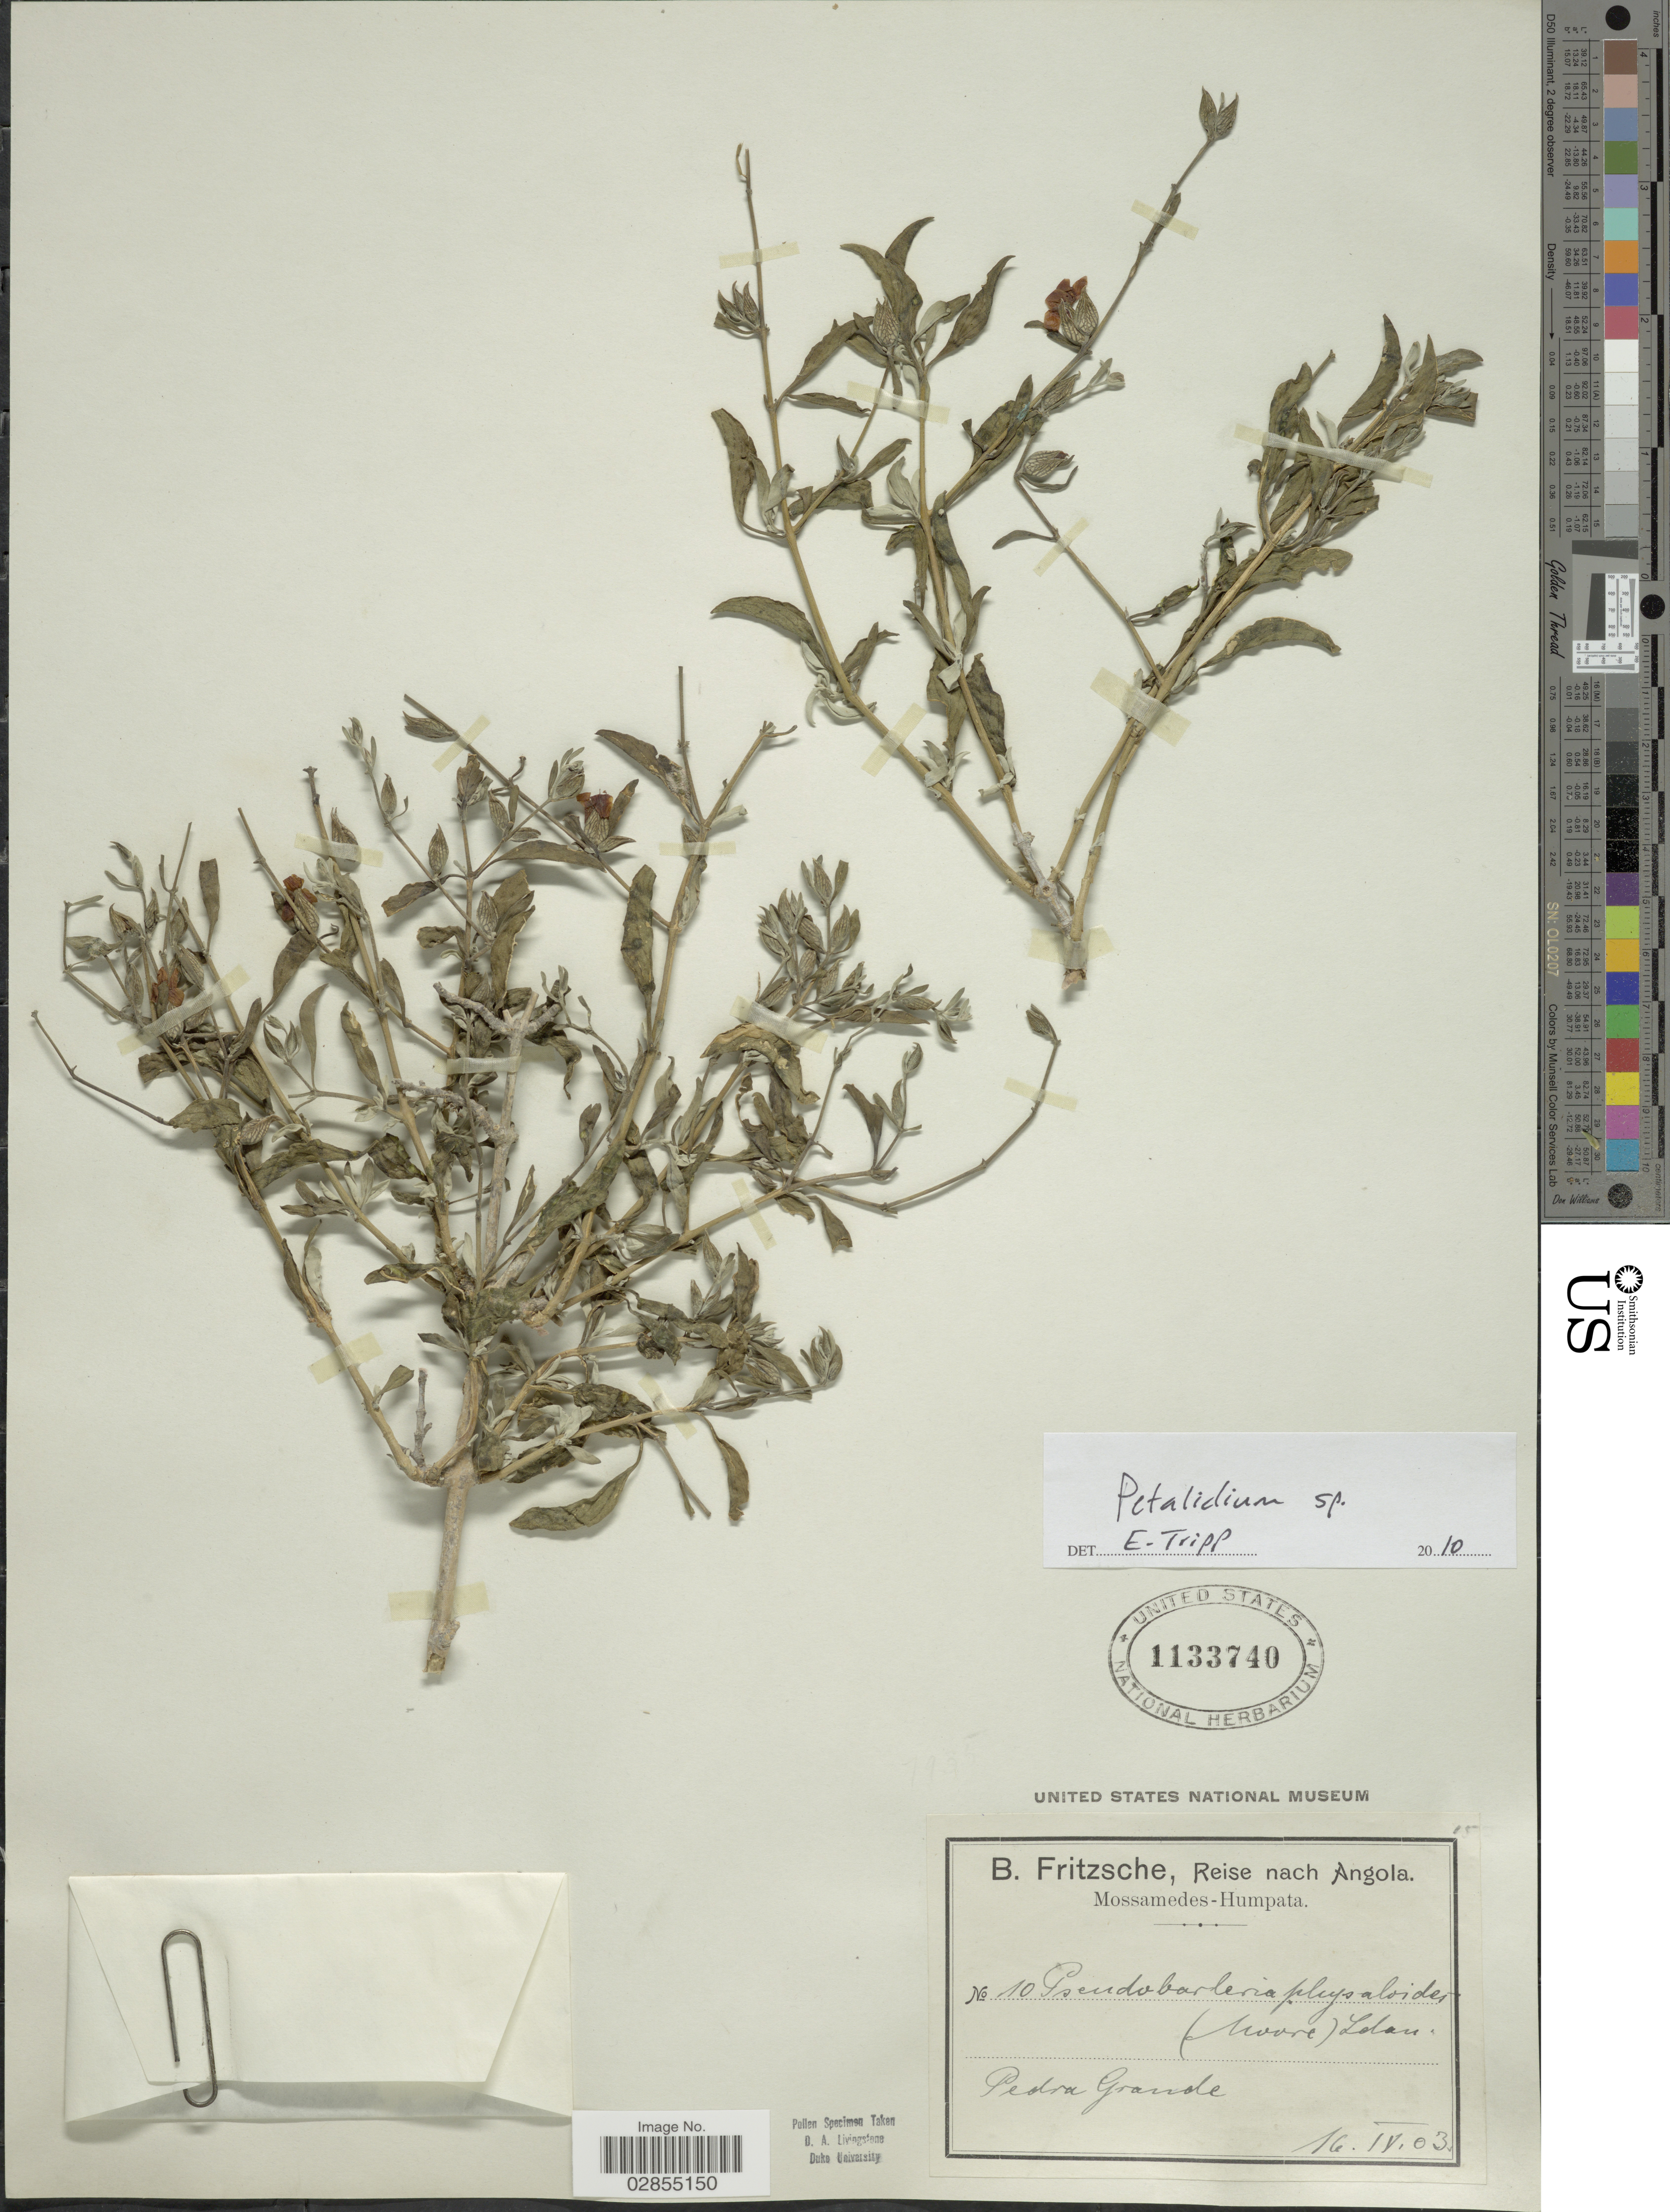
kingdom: Plantae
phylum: Tracheophyta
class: Magnoliopsida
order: Lamiales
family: Acanthaceae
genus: Petalidium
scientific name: Petalidium sp.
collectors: B. Fritzsche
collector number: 10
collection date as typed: Transcribed d/m/y: 16/4/3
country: Angola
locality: Mossamedes- Humpata. Pedra Grande.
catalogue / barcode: US 1133740